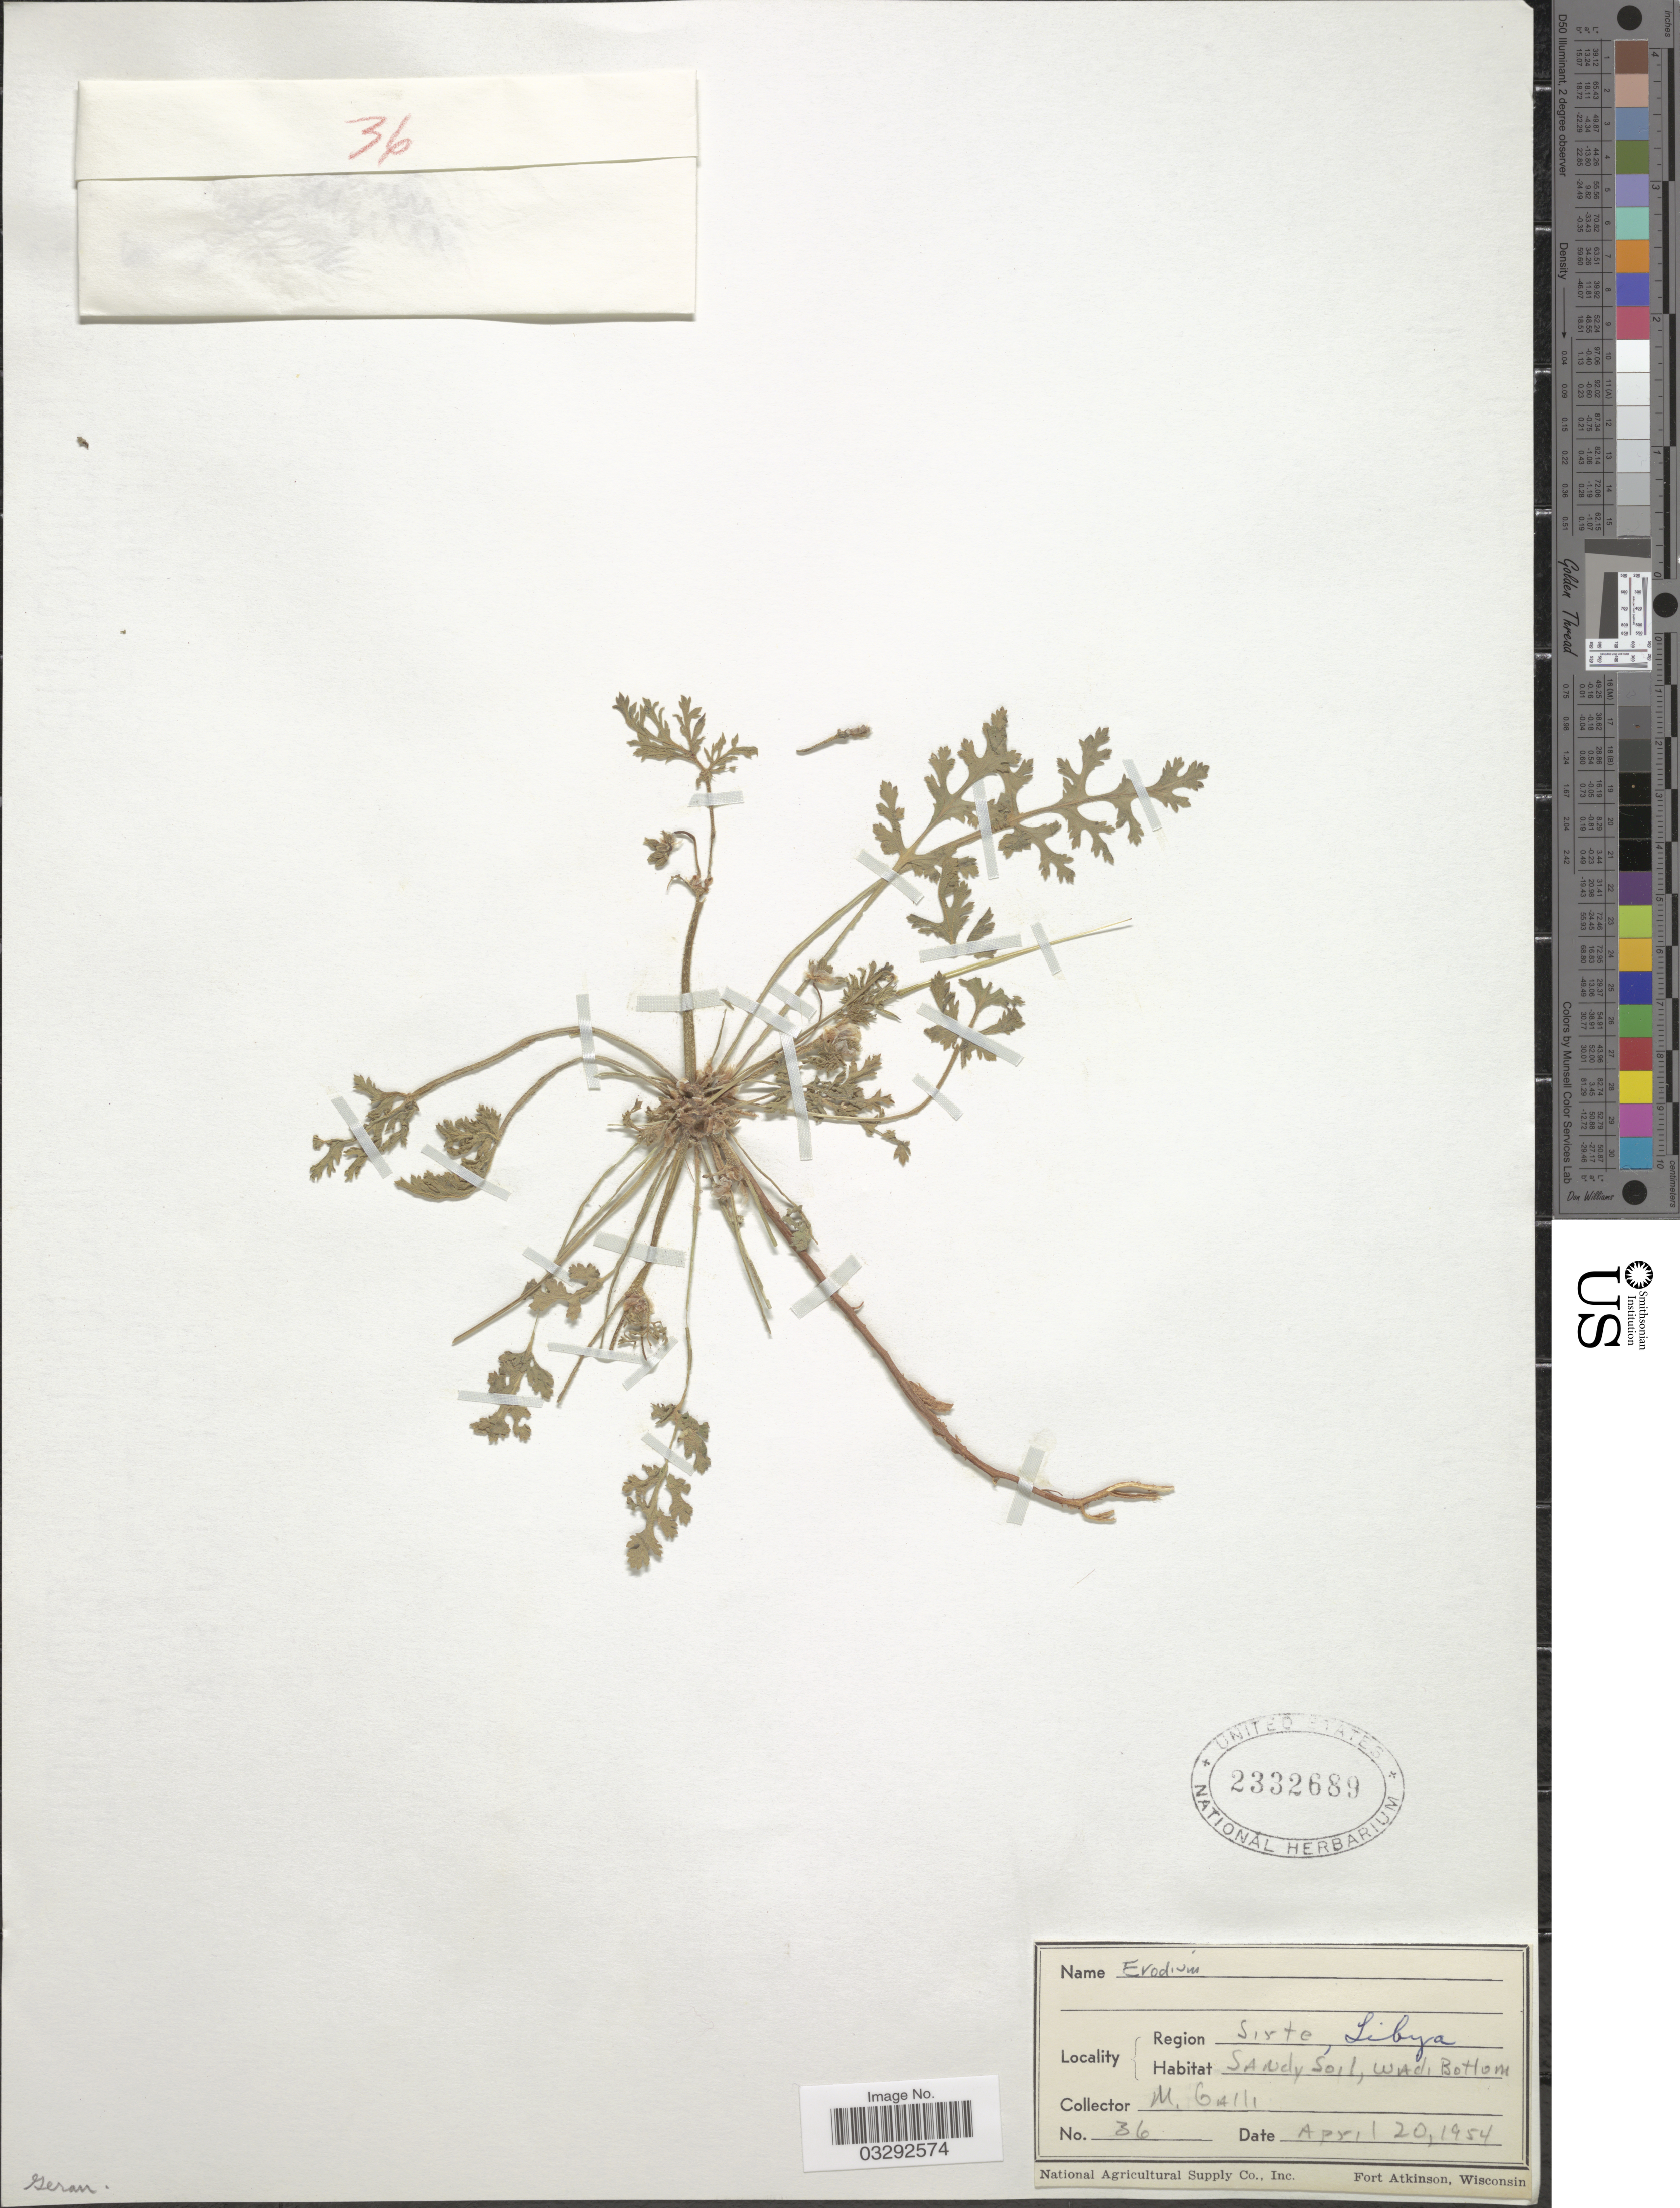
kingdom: Plantae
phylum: Tracheophyta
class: Magnoliopsida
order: Geraniales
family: Geraniaceae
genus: Erodium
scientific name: Erodium sp.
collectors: M. Galli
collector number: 36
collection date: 1954-04-20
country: Libya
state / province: Surt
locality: Region Sirte.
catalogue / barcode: US 2332689